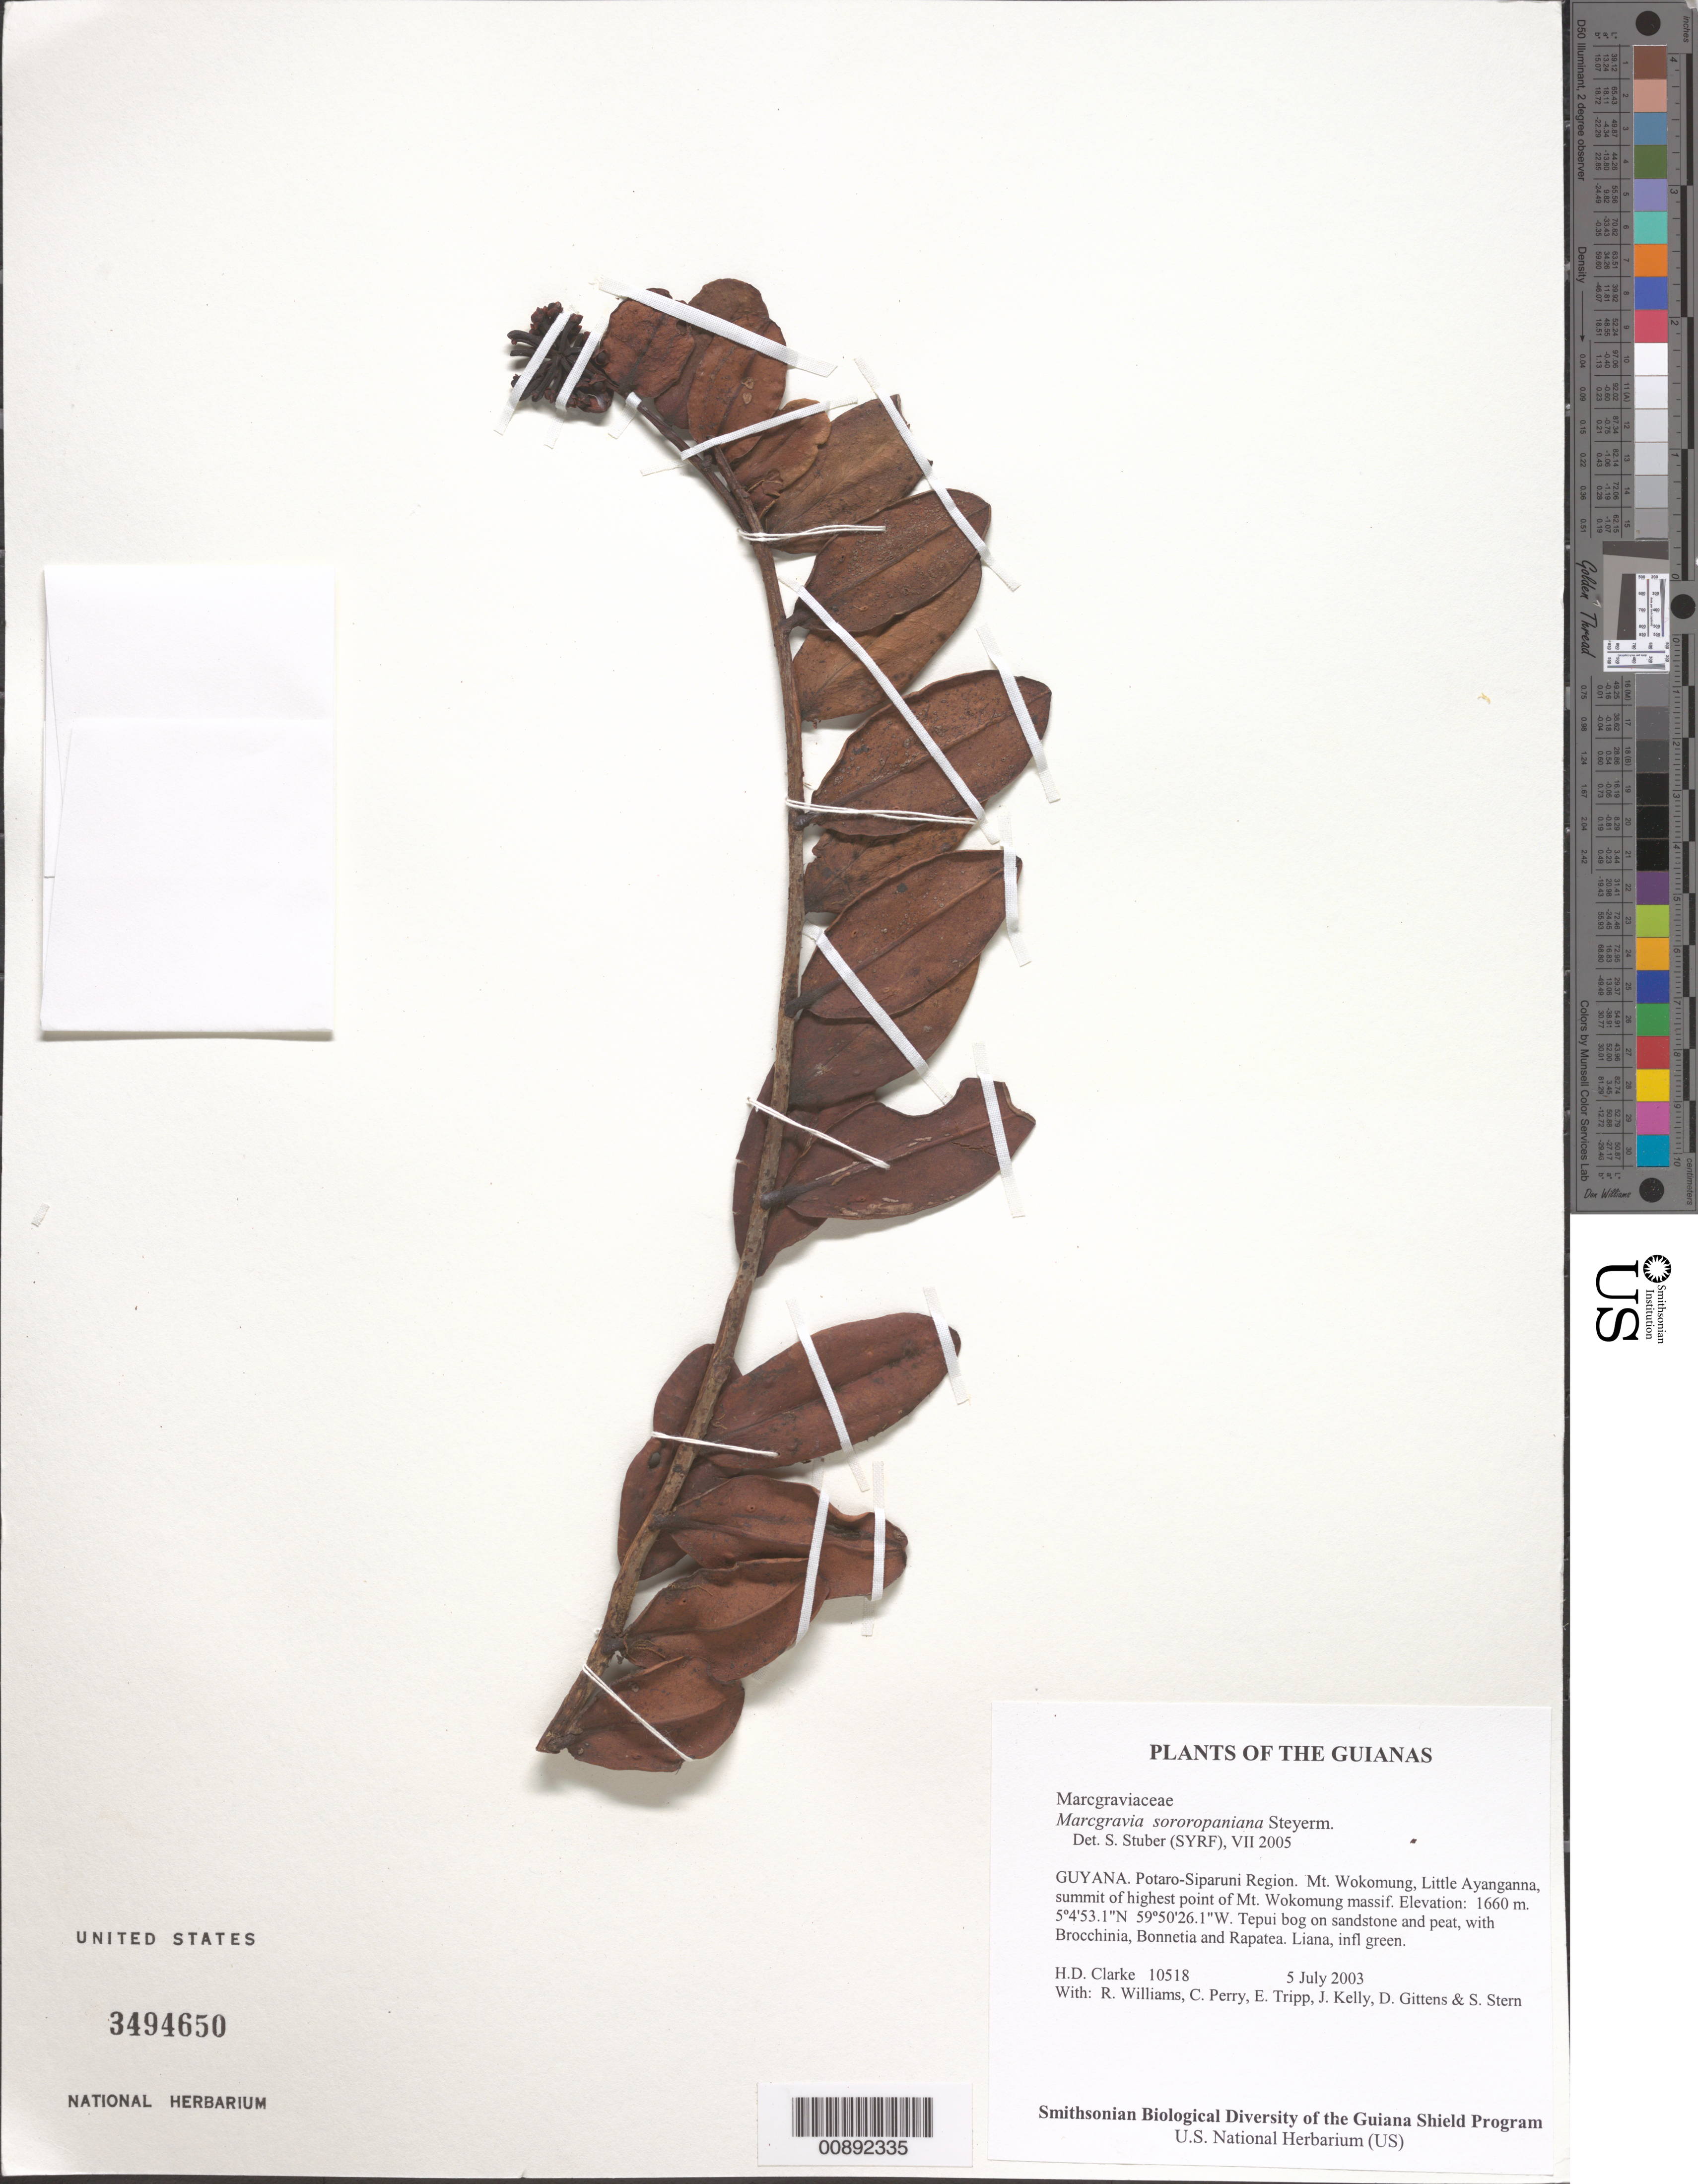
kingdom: Plantae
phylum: Tracheophyta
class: Magnoliopsida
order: Ericales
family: Marcgraviaceae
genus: Marcgravia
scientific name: Marcgravia sororopaniana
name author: Steyerm.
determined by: Stuber, S.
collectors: H. D. Clarke, R. Williams, C. Perry, E. Tripp, J. Kelly, D. Gittens & S. R. Stern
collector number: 10518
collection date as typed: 5 July 2003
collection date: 2003-07-05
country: Guyana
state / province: Potaro-Siparuni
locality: Mt. Wokomung, Little Ayanganna, summit of highest point of Mt. Wokomung massif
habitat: Tepui bog on sandstone and peat, with Brocchinia, Bonnetia and Rapatea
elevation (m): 1660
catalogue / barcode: US 3494650